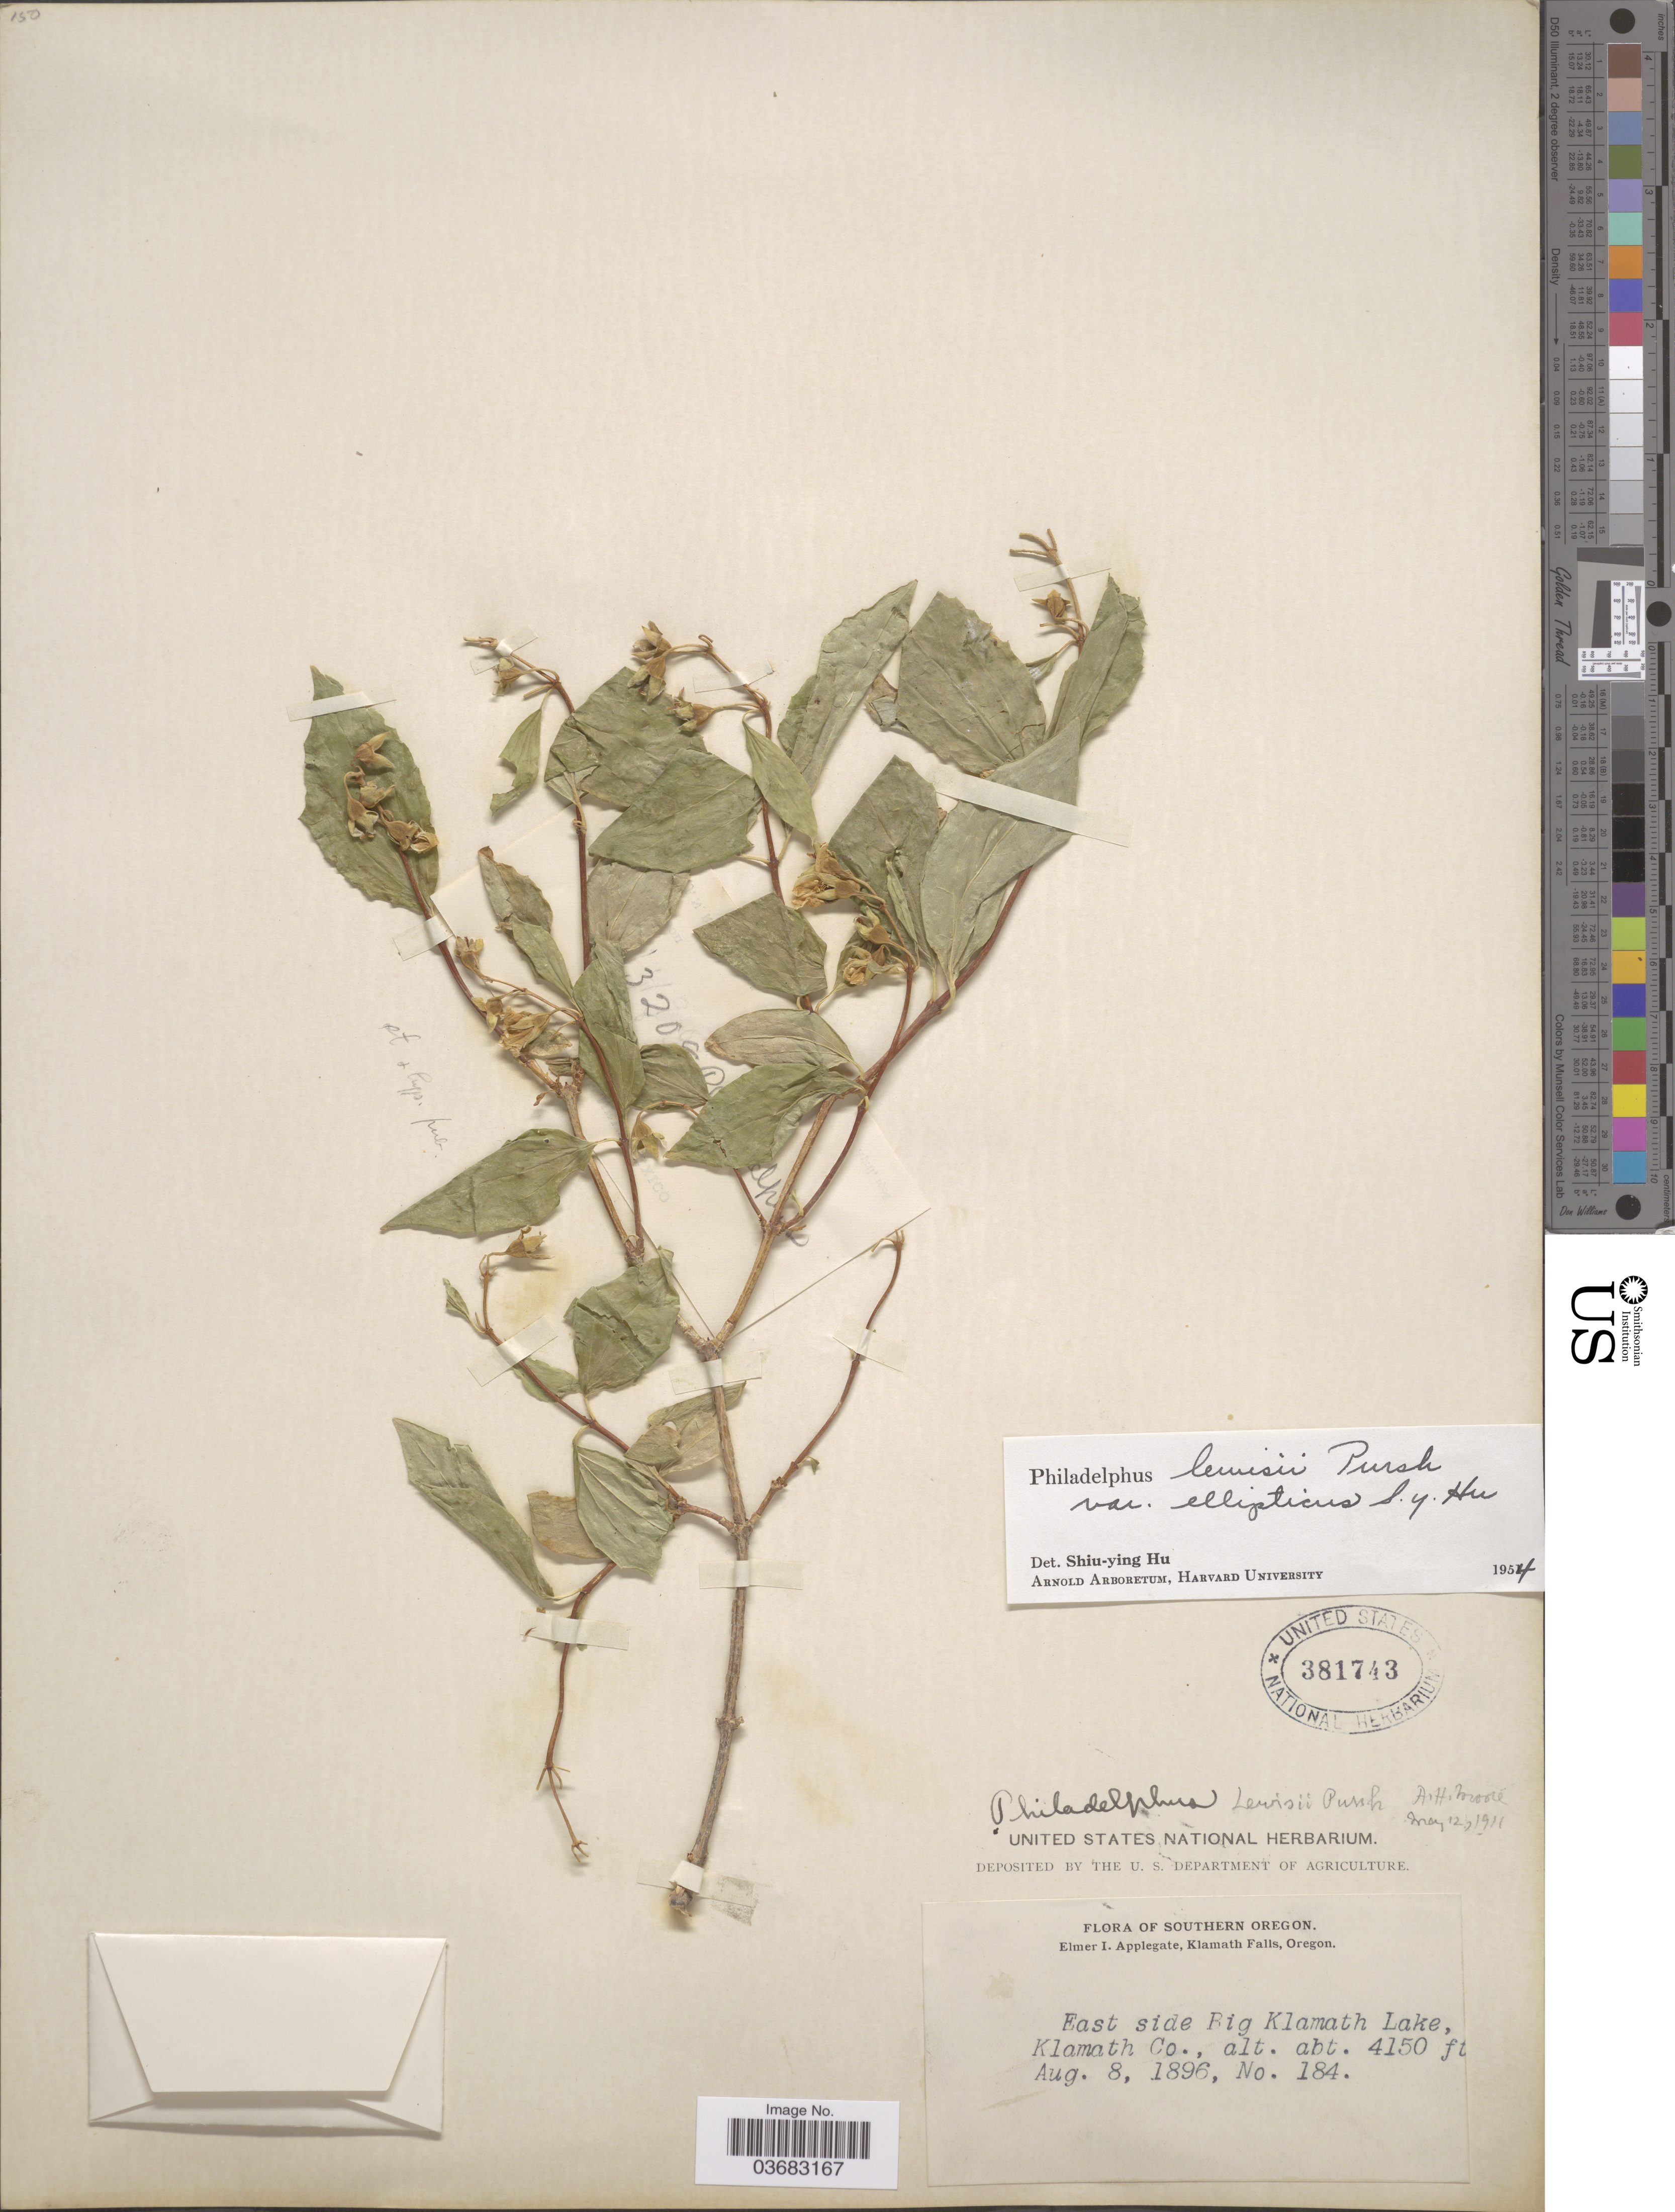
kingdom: Plantae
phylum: Tracheophyta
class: Magnoliopsida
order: Cornales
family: Hydrangeaceae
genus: Philadelphus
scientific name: Philadelphus lewisii var. ellipticus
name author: S.Y. Hu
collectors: E. I. Applegate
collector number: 184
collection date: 1896-08-08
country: United States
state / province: Oregon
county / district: Klamath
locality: Southern Oregon. East side Big Klamath Lake, Klamath Co.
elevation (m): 1265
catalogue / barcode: US 381743